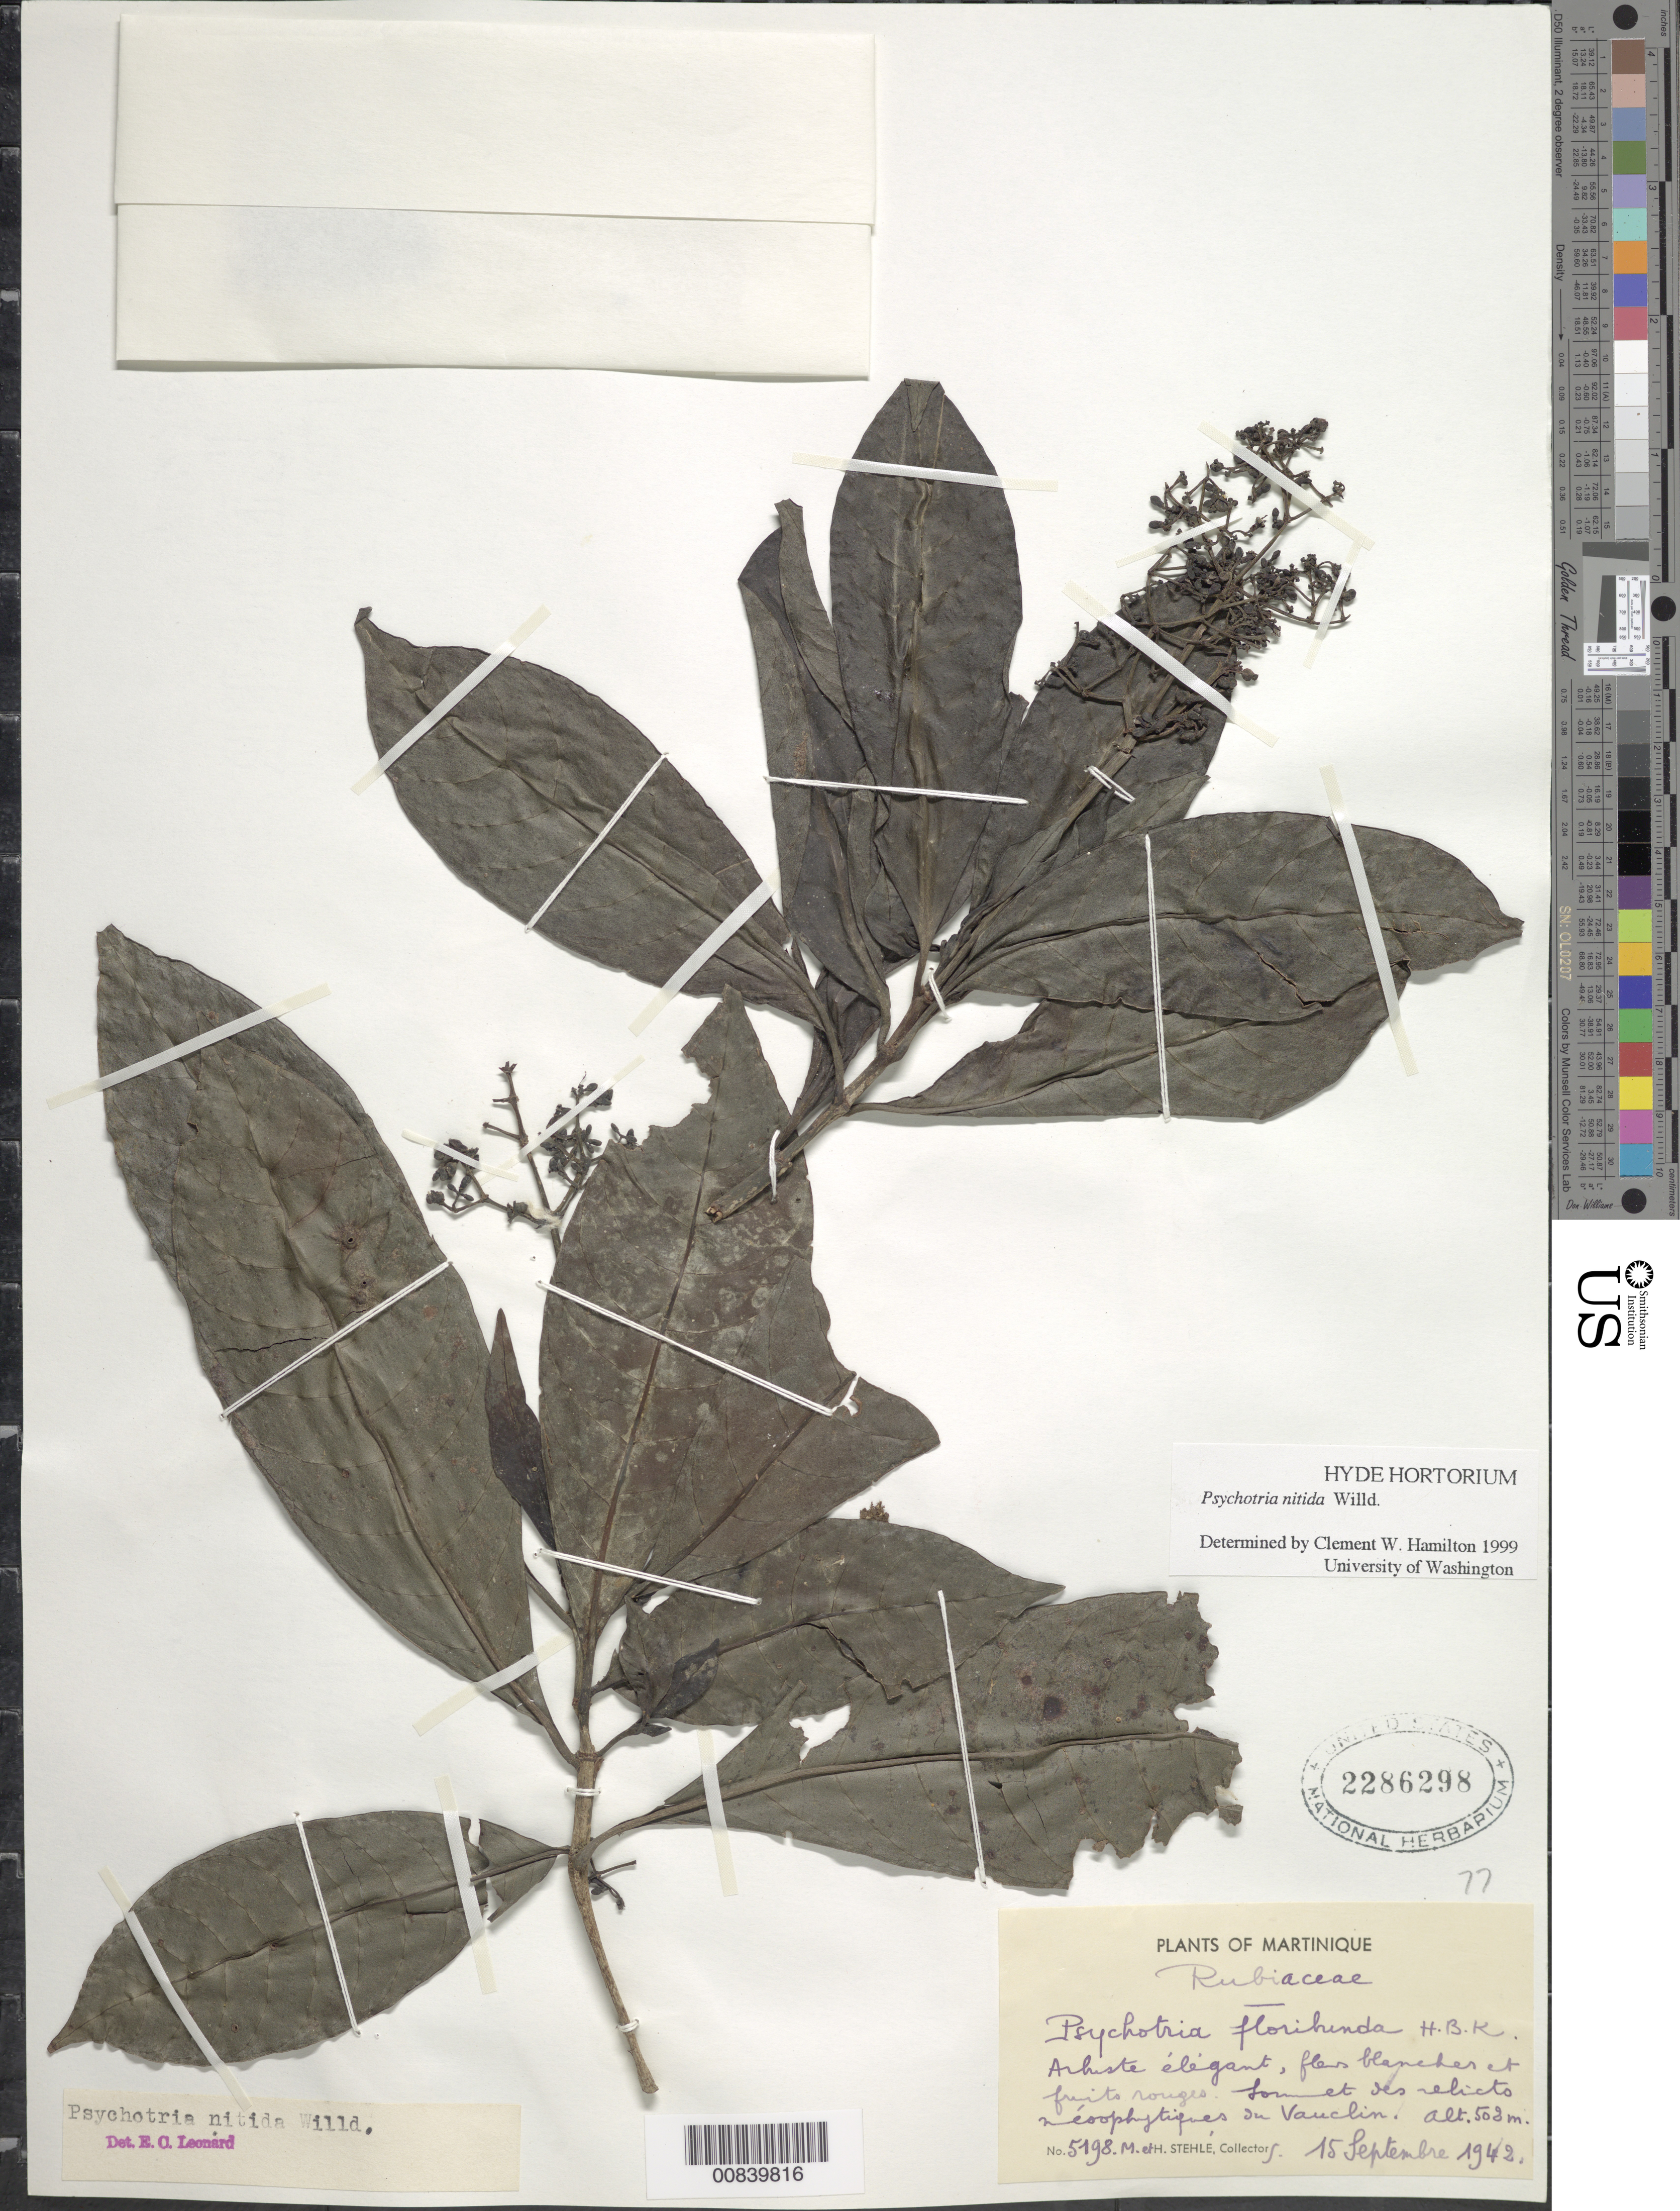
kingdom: Plantae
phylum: Tracheophyta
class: Magnoliopsida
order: Gentianales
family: Rubiaceae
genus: Psychotria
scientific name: Psychotria mapourioides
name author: DC.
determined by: Hamilton, C. W.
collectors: M. Stehlé & H. Stehlé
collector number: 5198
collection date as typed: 15 Sep 1942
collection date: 1942-09-15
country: Martinique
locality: Vauclin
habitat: Sommet (sp?) des relicts mésophytiques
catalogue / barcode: US 2286298